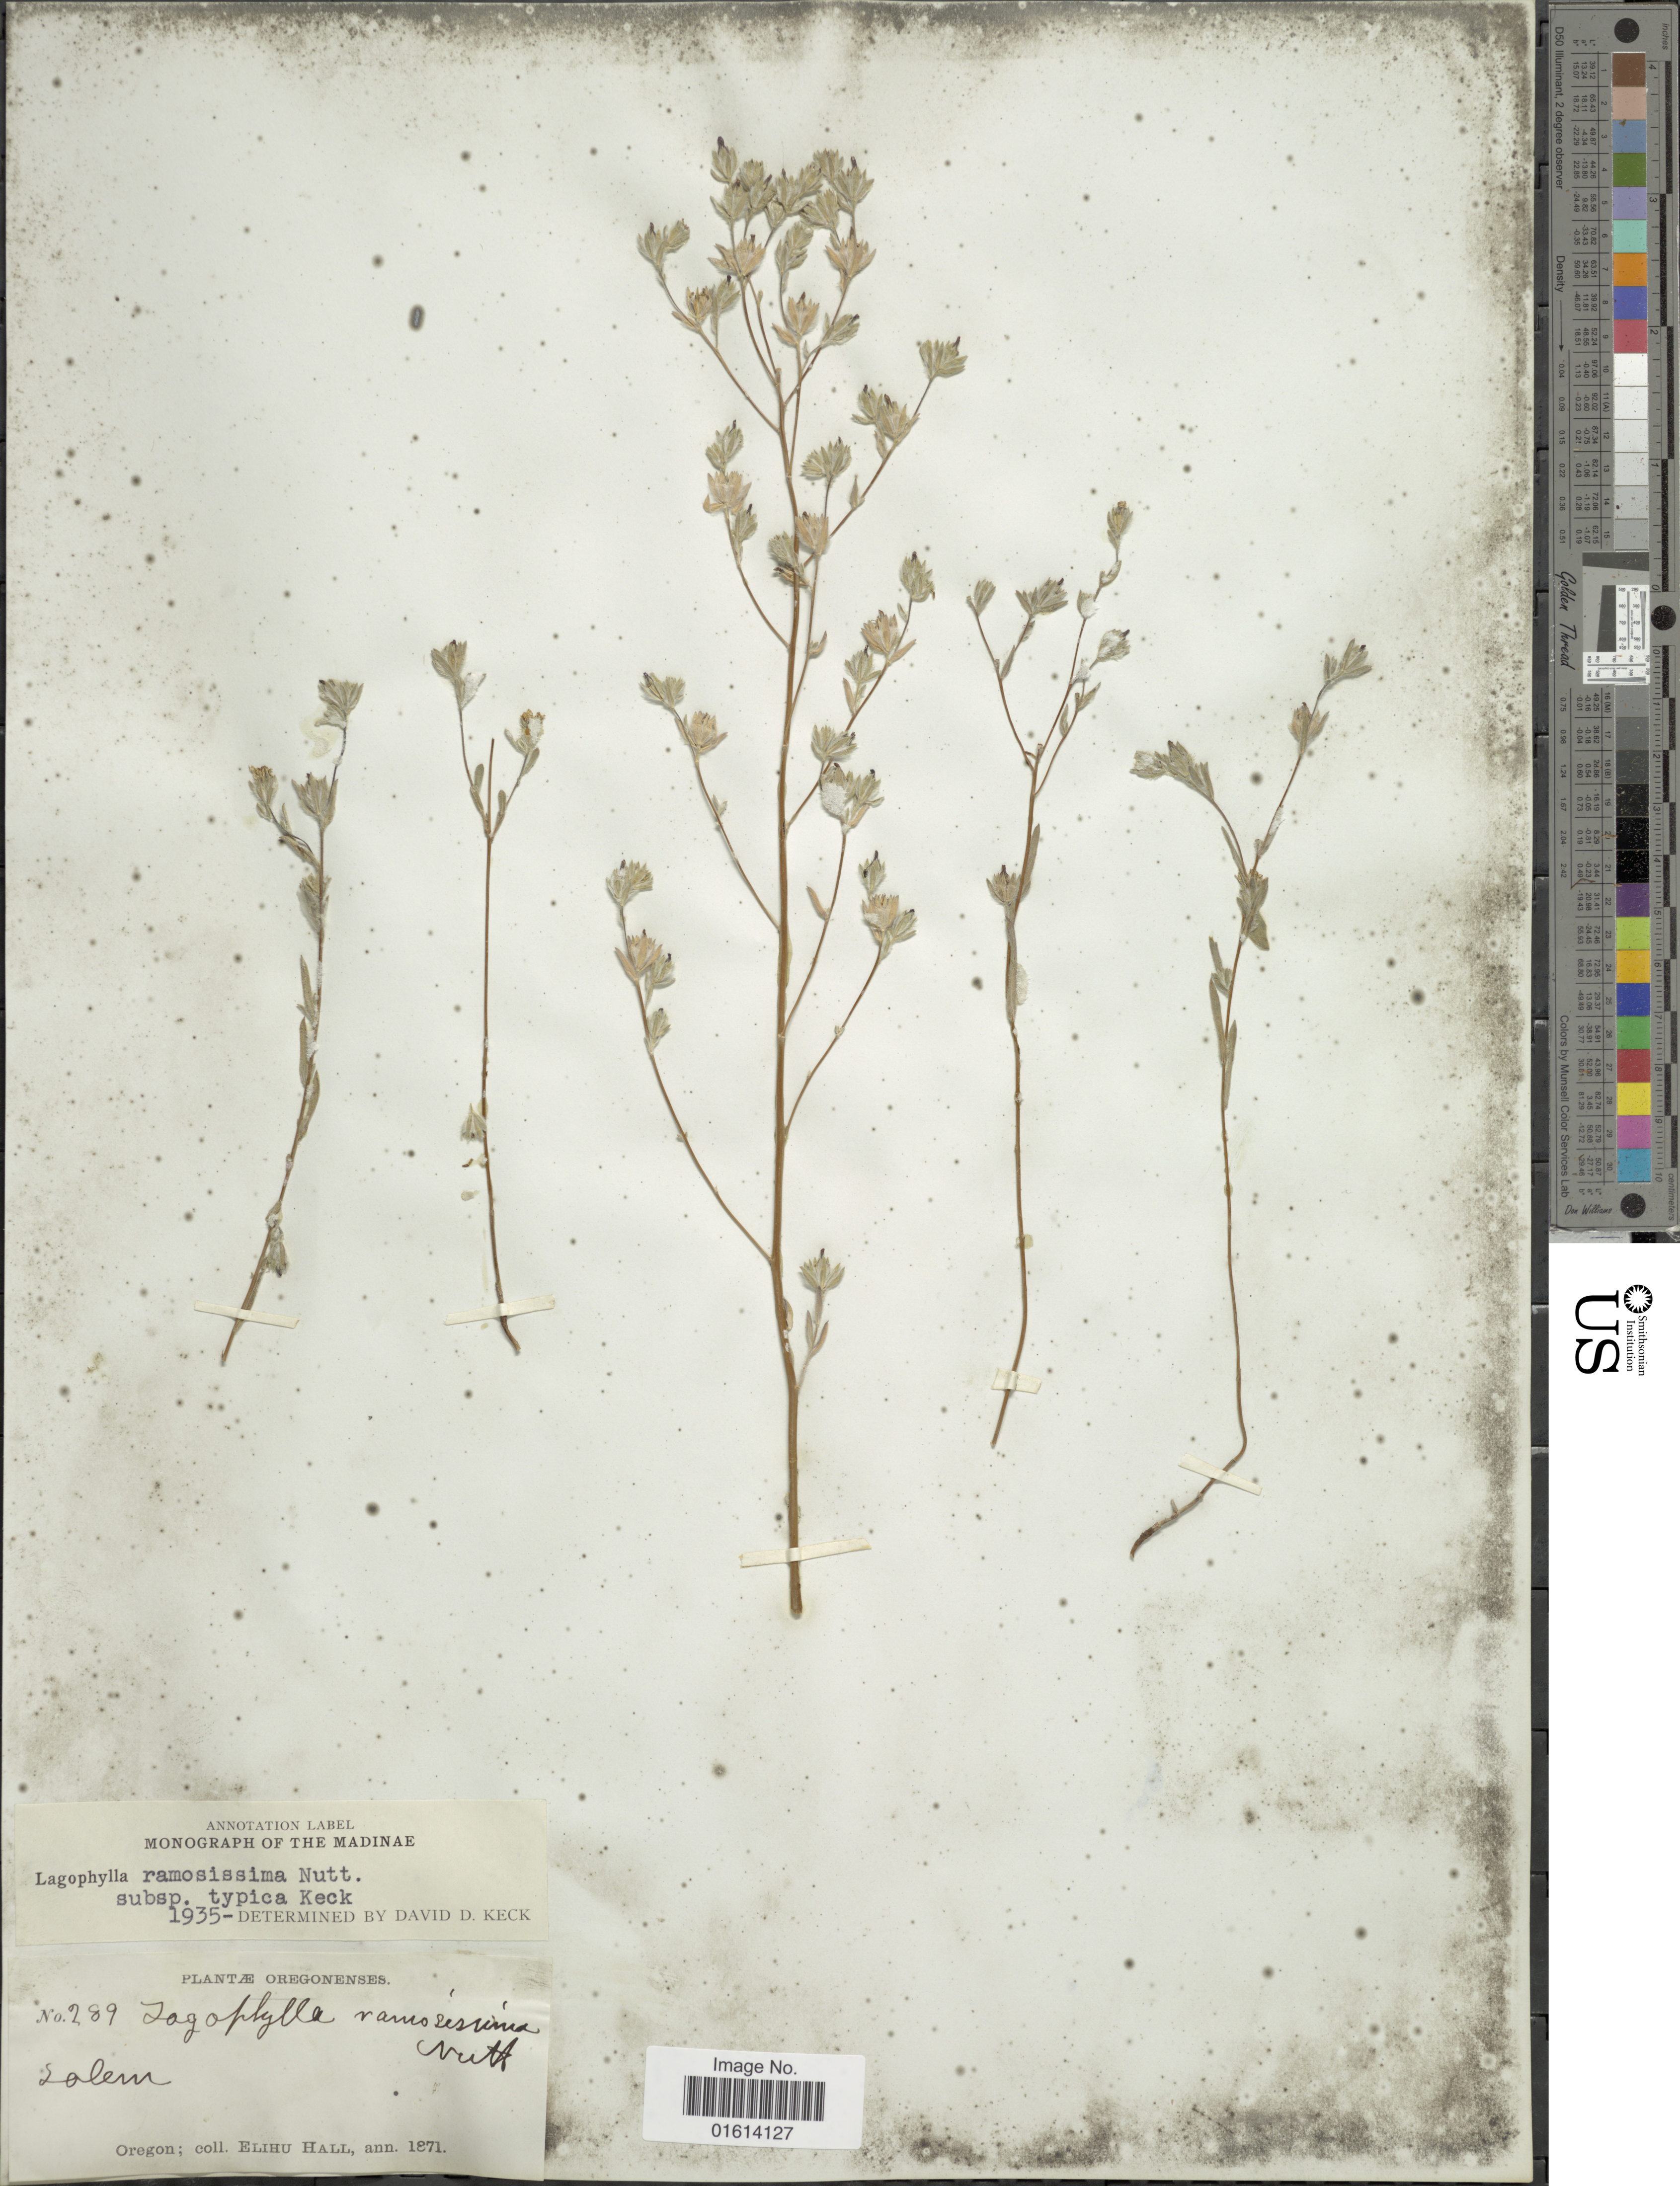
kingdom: Plantae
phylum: Tracheophyta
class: Magnoliopsida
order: Asterales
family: Asteraceae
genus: Lagophylla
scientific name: Lagophylla ramosissima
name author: Nutt.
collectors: E. Hall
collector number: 289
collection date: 1871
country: United States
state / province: Oregon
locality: Oregonenses